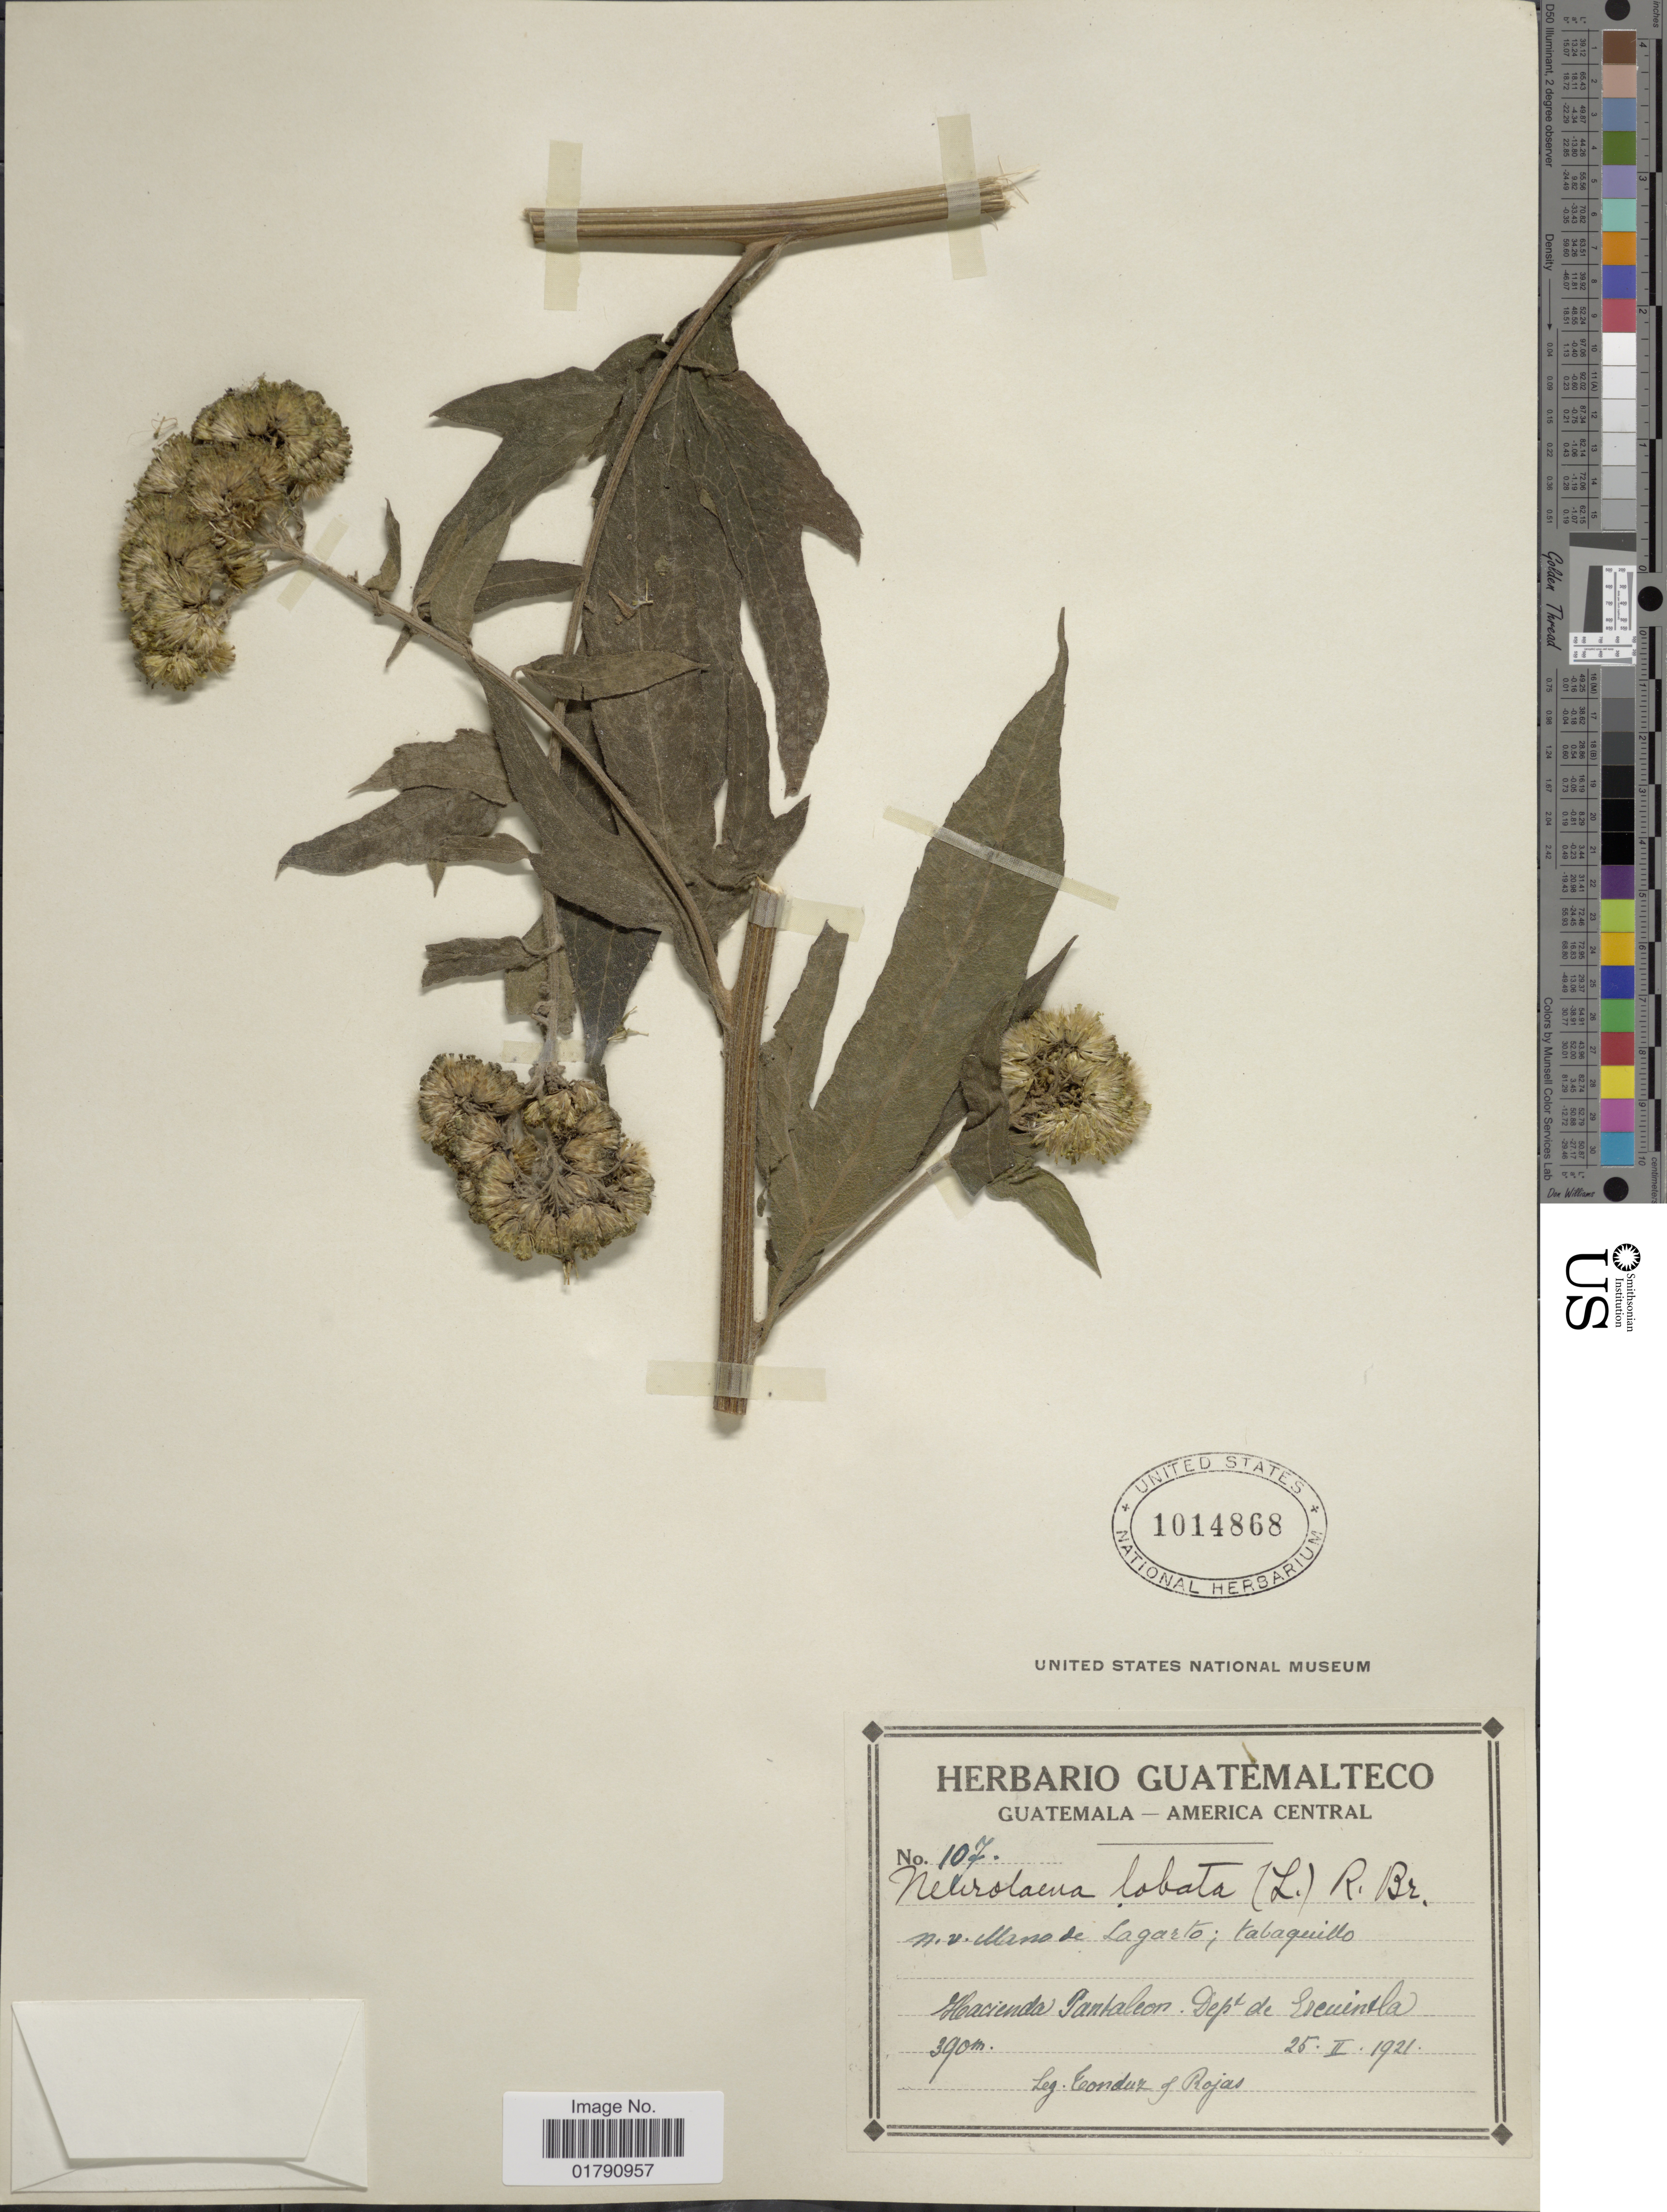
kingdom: Plantae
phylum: Tracheophyta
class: Magnoliopsida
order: Asterales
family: Asteraceae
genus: Neurolaena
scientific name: Neurolaena lobata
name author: (L.) R. Br. ex Cass.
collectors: A. Tonduz & Rojas, --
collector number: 107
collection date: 1921-02-25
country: Guatemala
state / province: Escuintla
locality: Hacienda Pantaleon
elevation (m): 390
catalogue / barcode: US 1014868